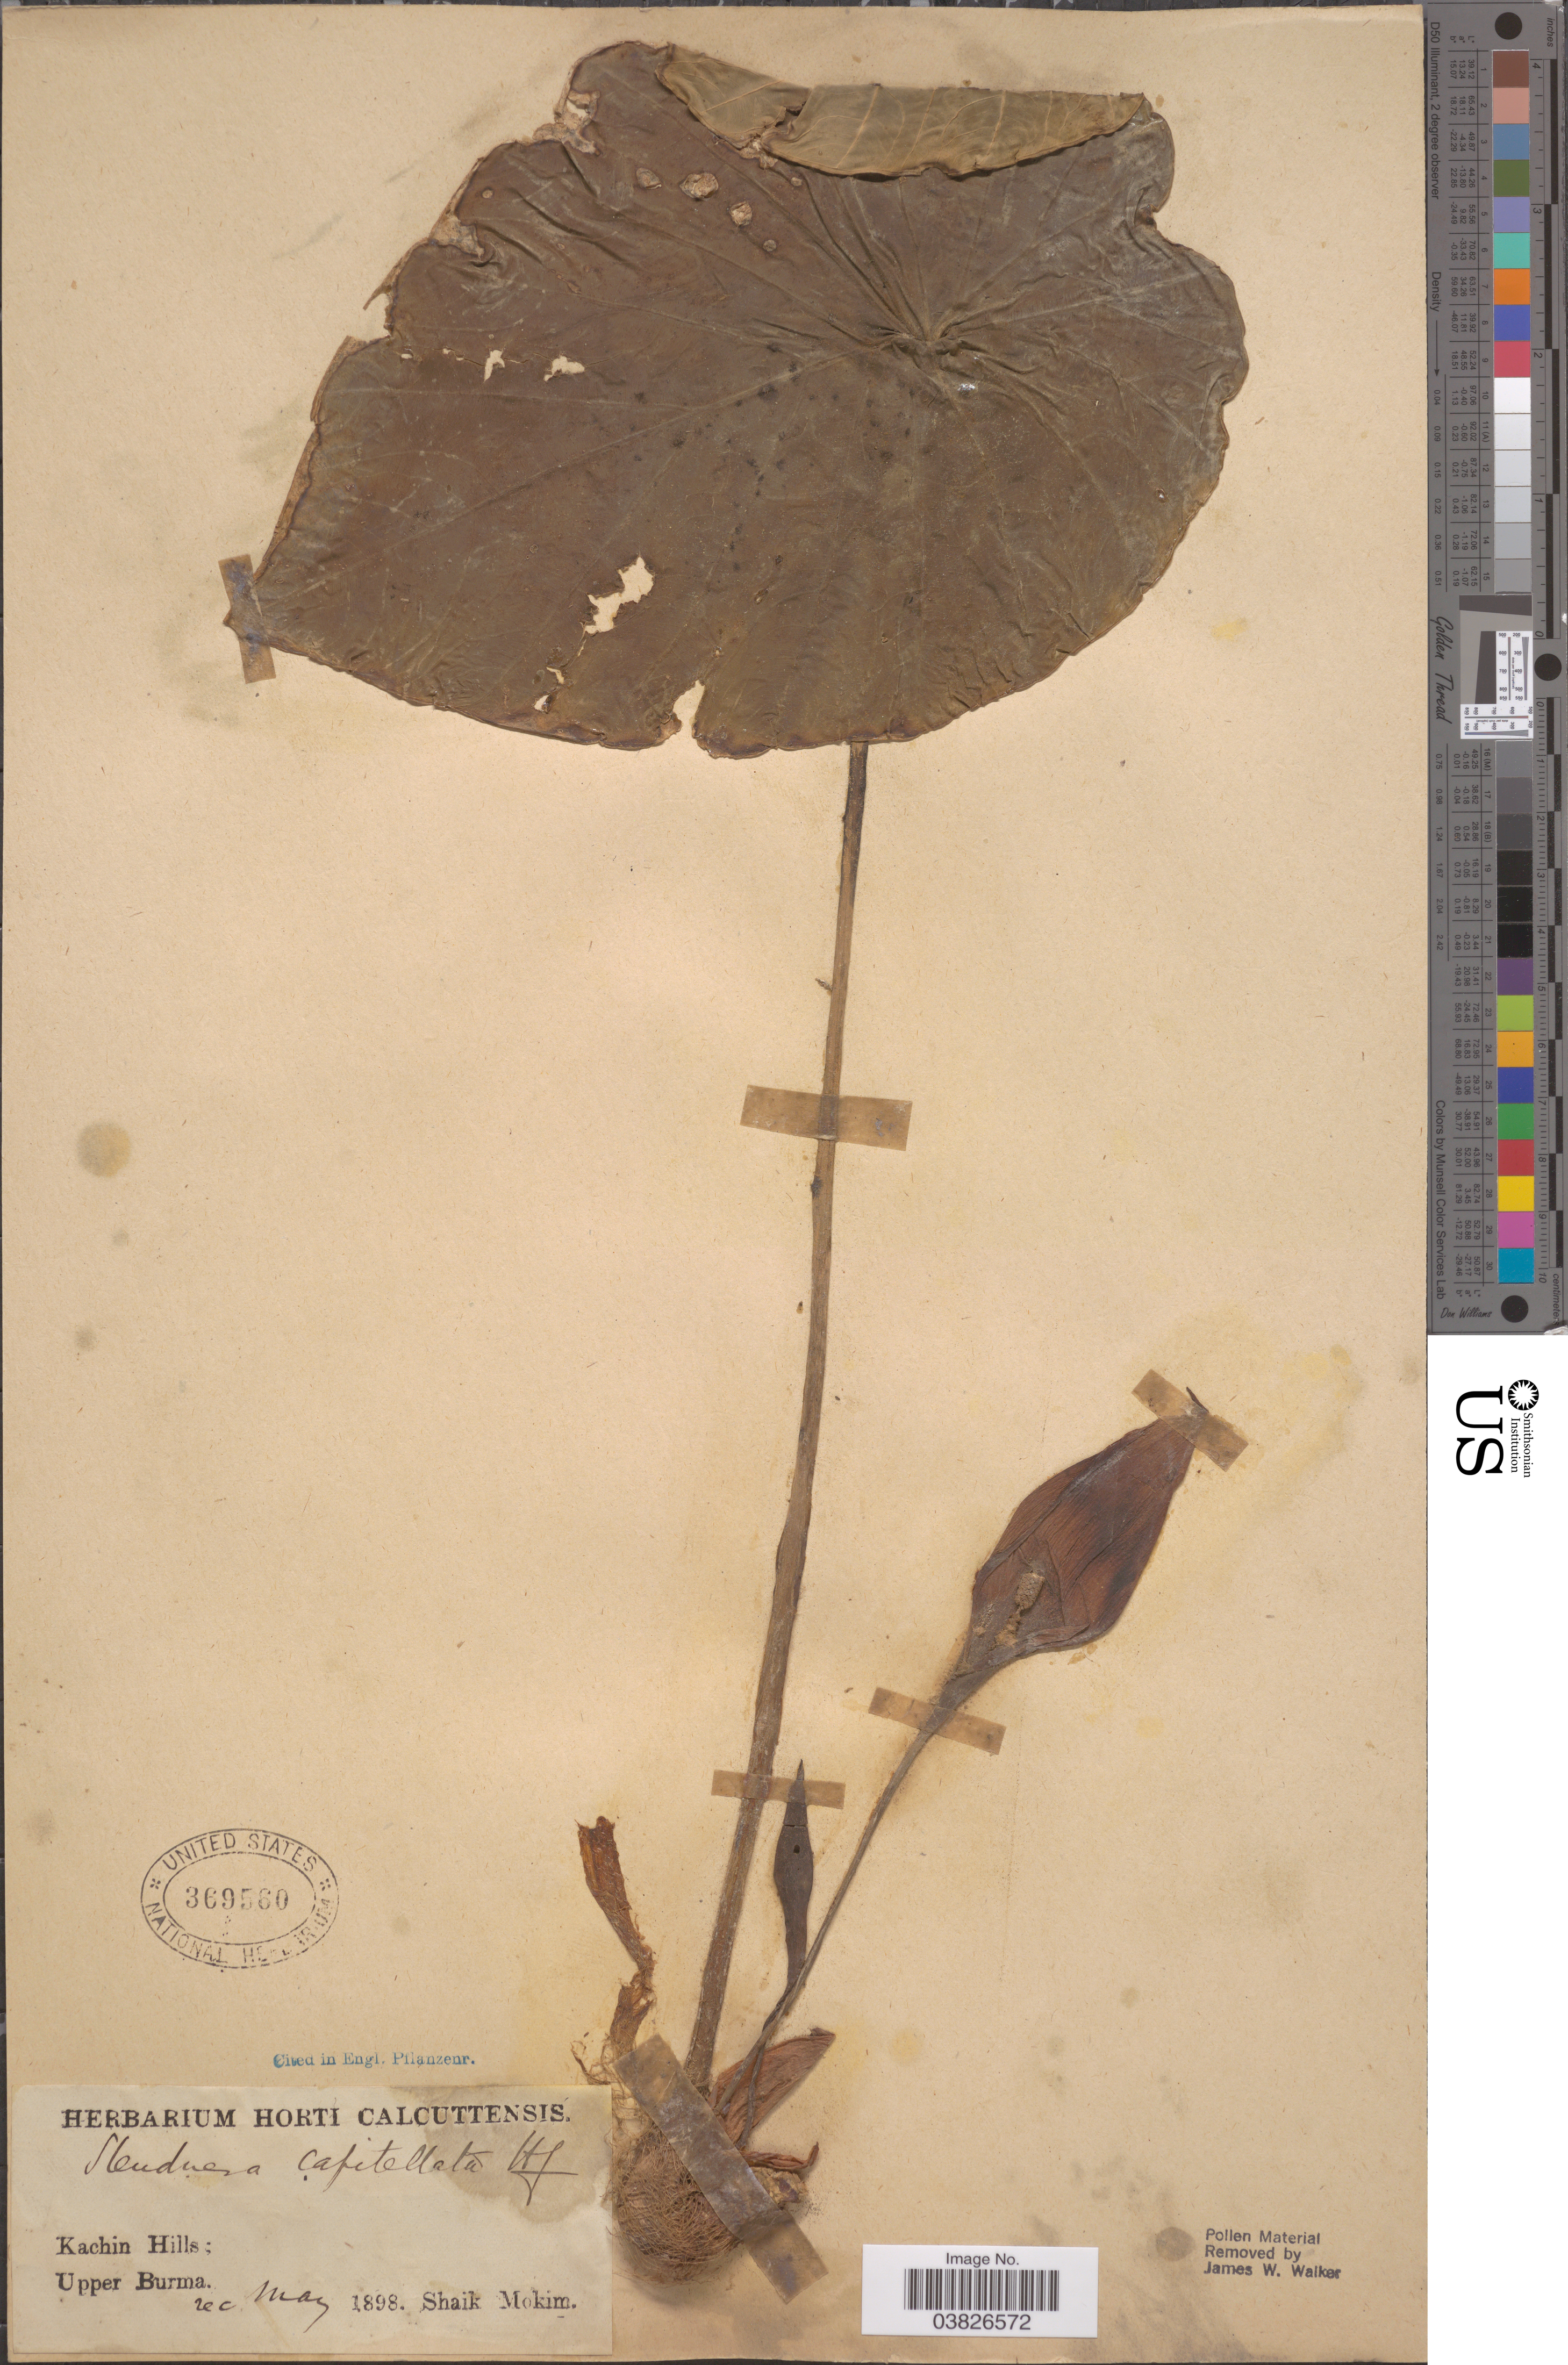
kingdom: Plantae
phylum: Tracheophyta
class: Liliopsida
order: Alismatales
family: Araceae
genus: Steudnera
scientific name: Steudnera capitellata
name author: Hook. f.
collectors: S. Mokim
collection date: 1898-05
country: Myanmar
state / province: Kachin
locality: Kachin Hills; Upper Burma.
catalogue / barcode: US 369560